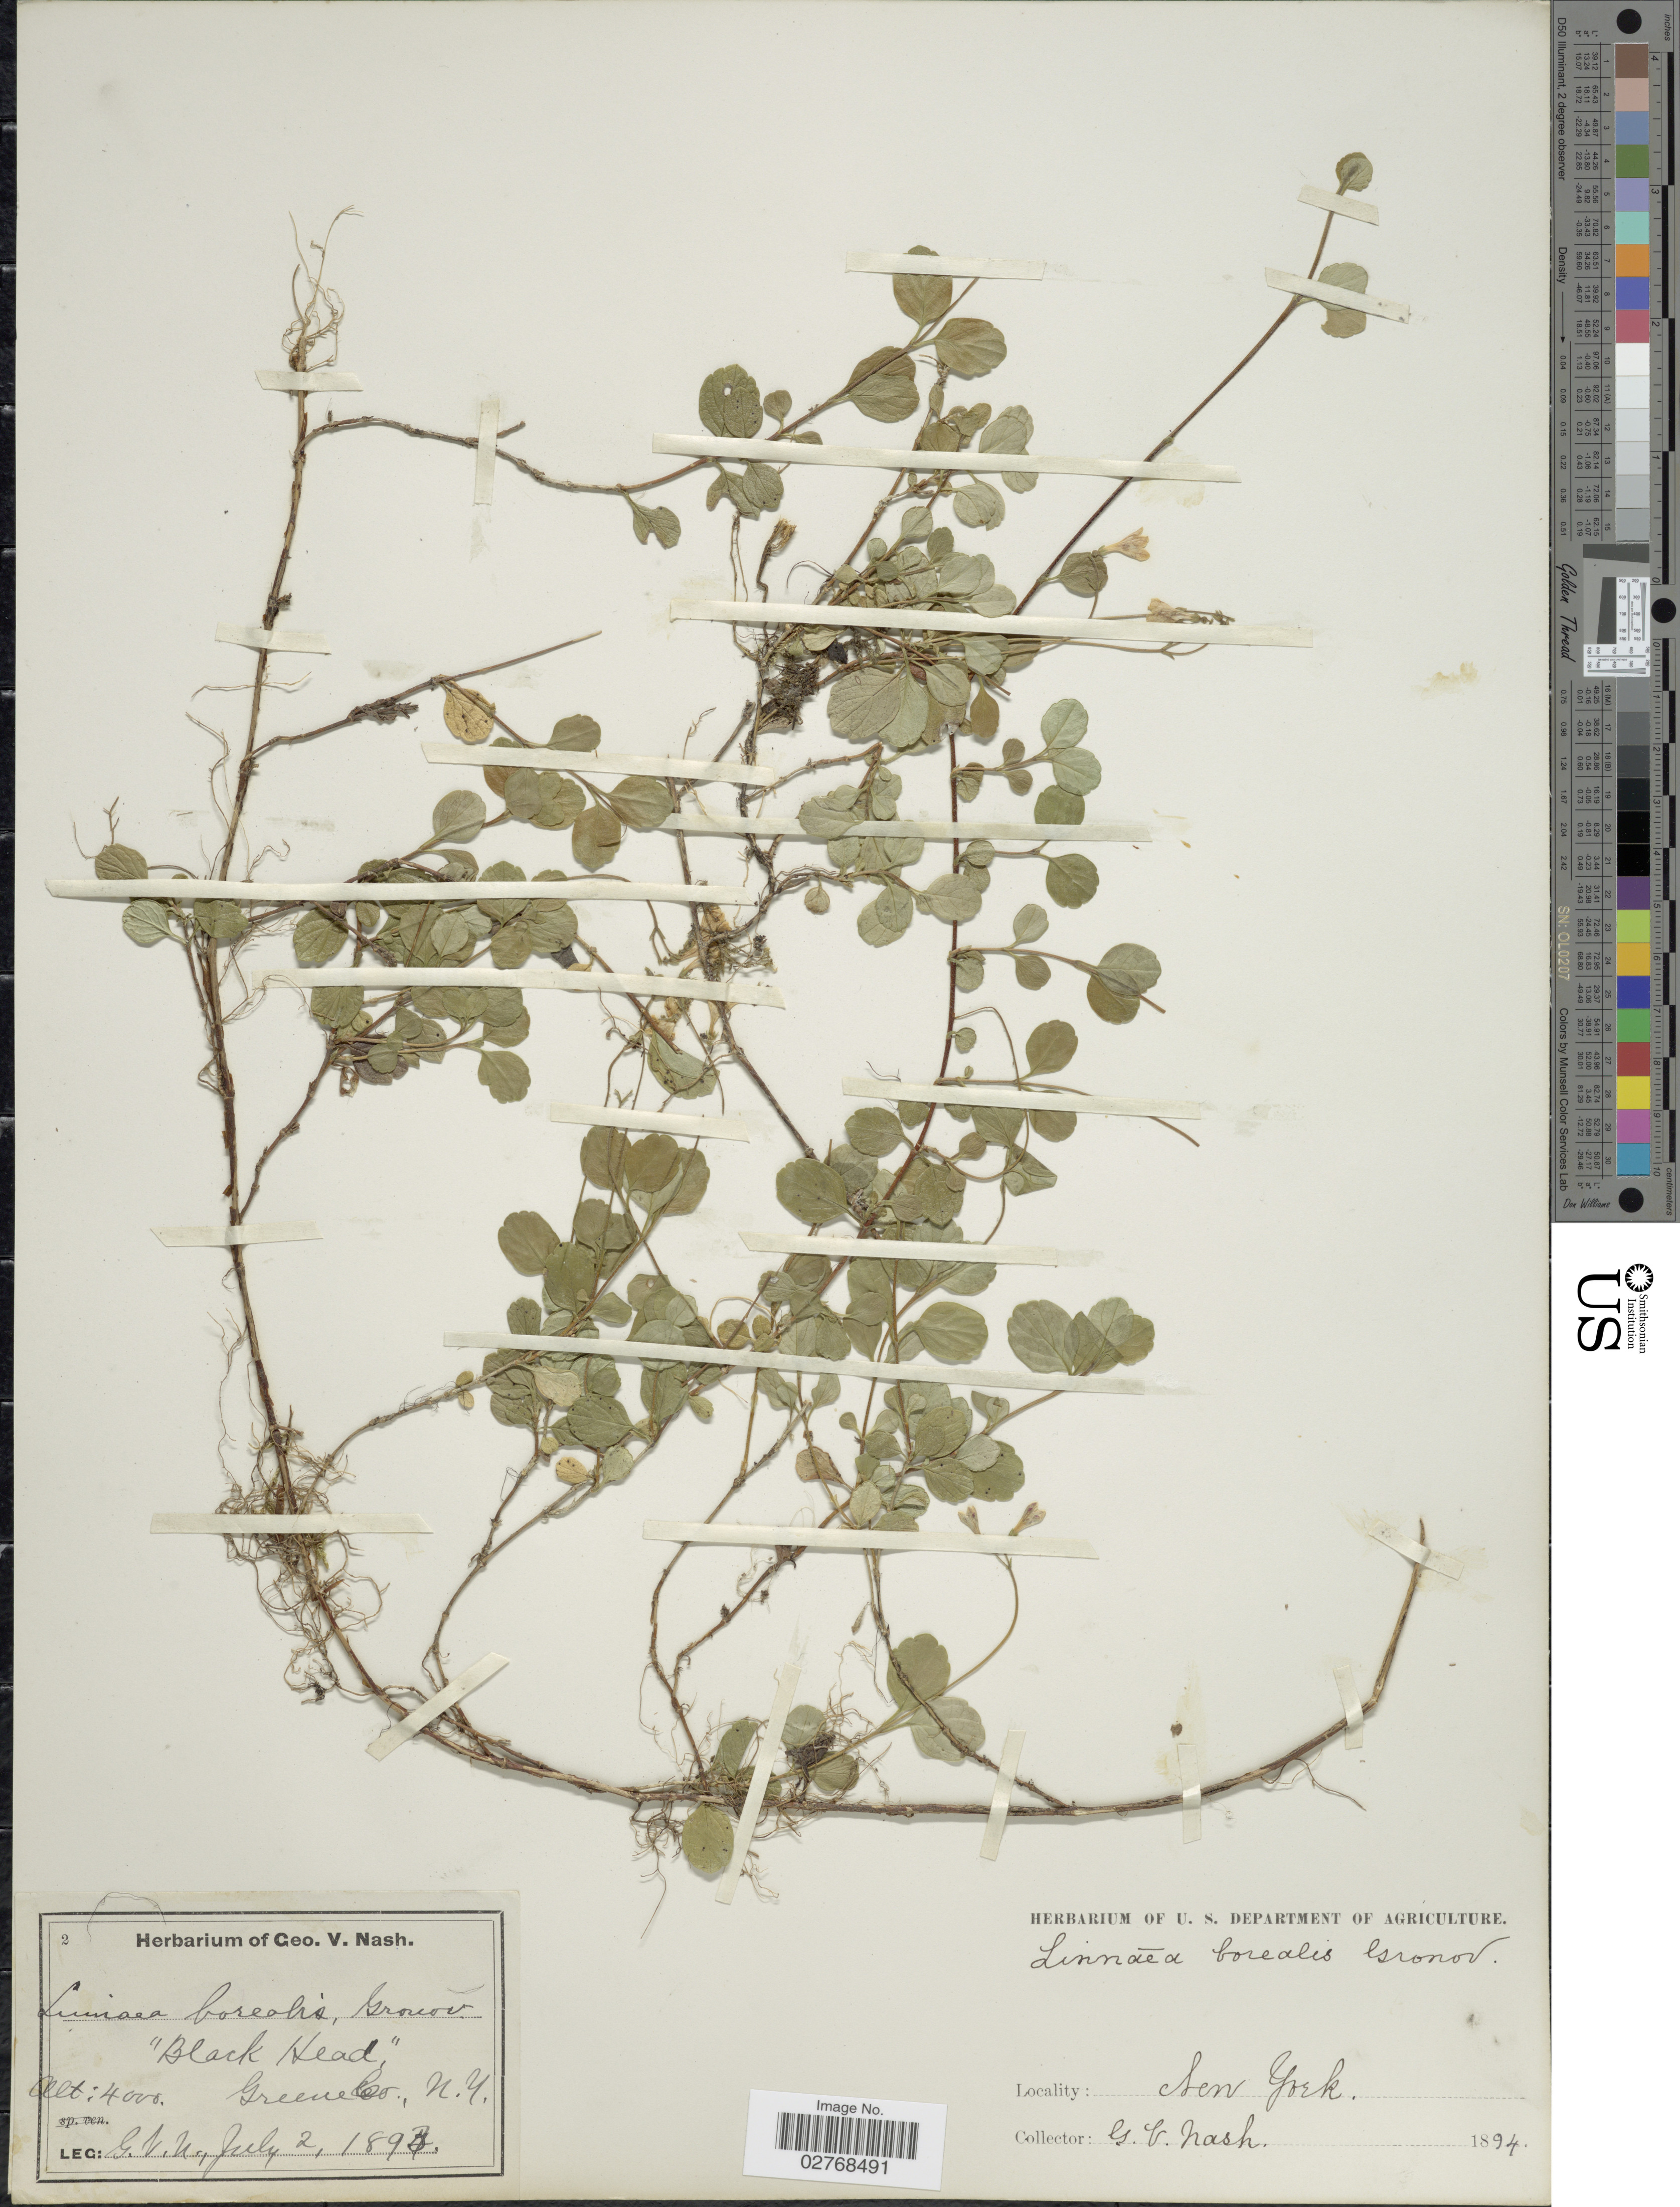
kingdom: Plantae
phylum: Tracheophyta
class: Magnoliopsida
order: Dipsacales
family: Caprifoliaceae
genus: Linnaea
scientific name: Linnaea borealis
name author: L.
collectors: G. V. Nash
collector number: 2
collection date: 1894-07-02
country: United States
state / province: New York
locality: Black Head